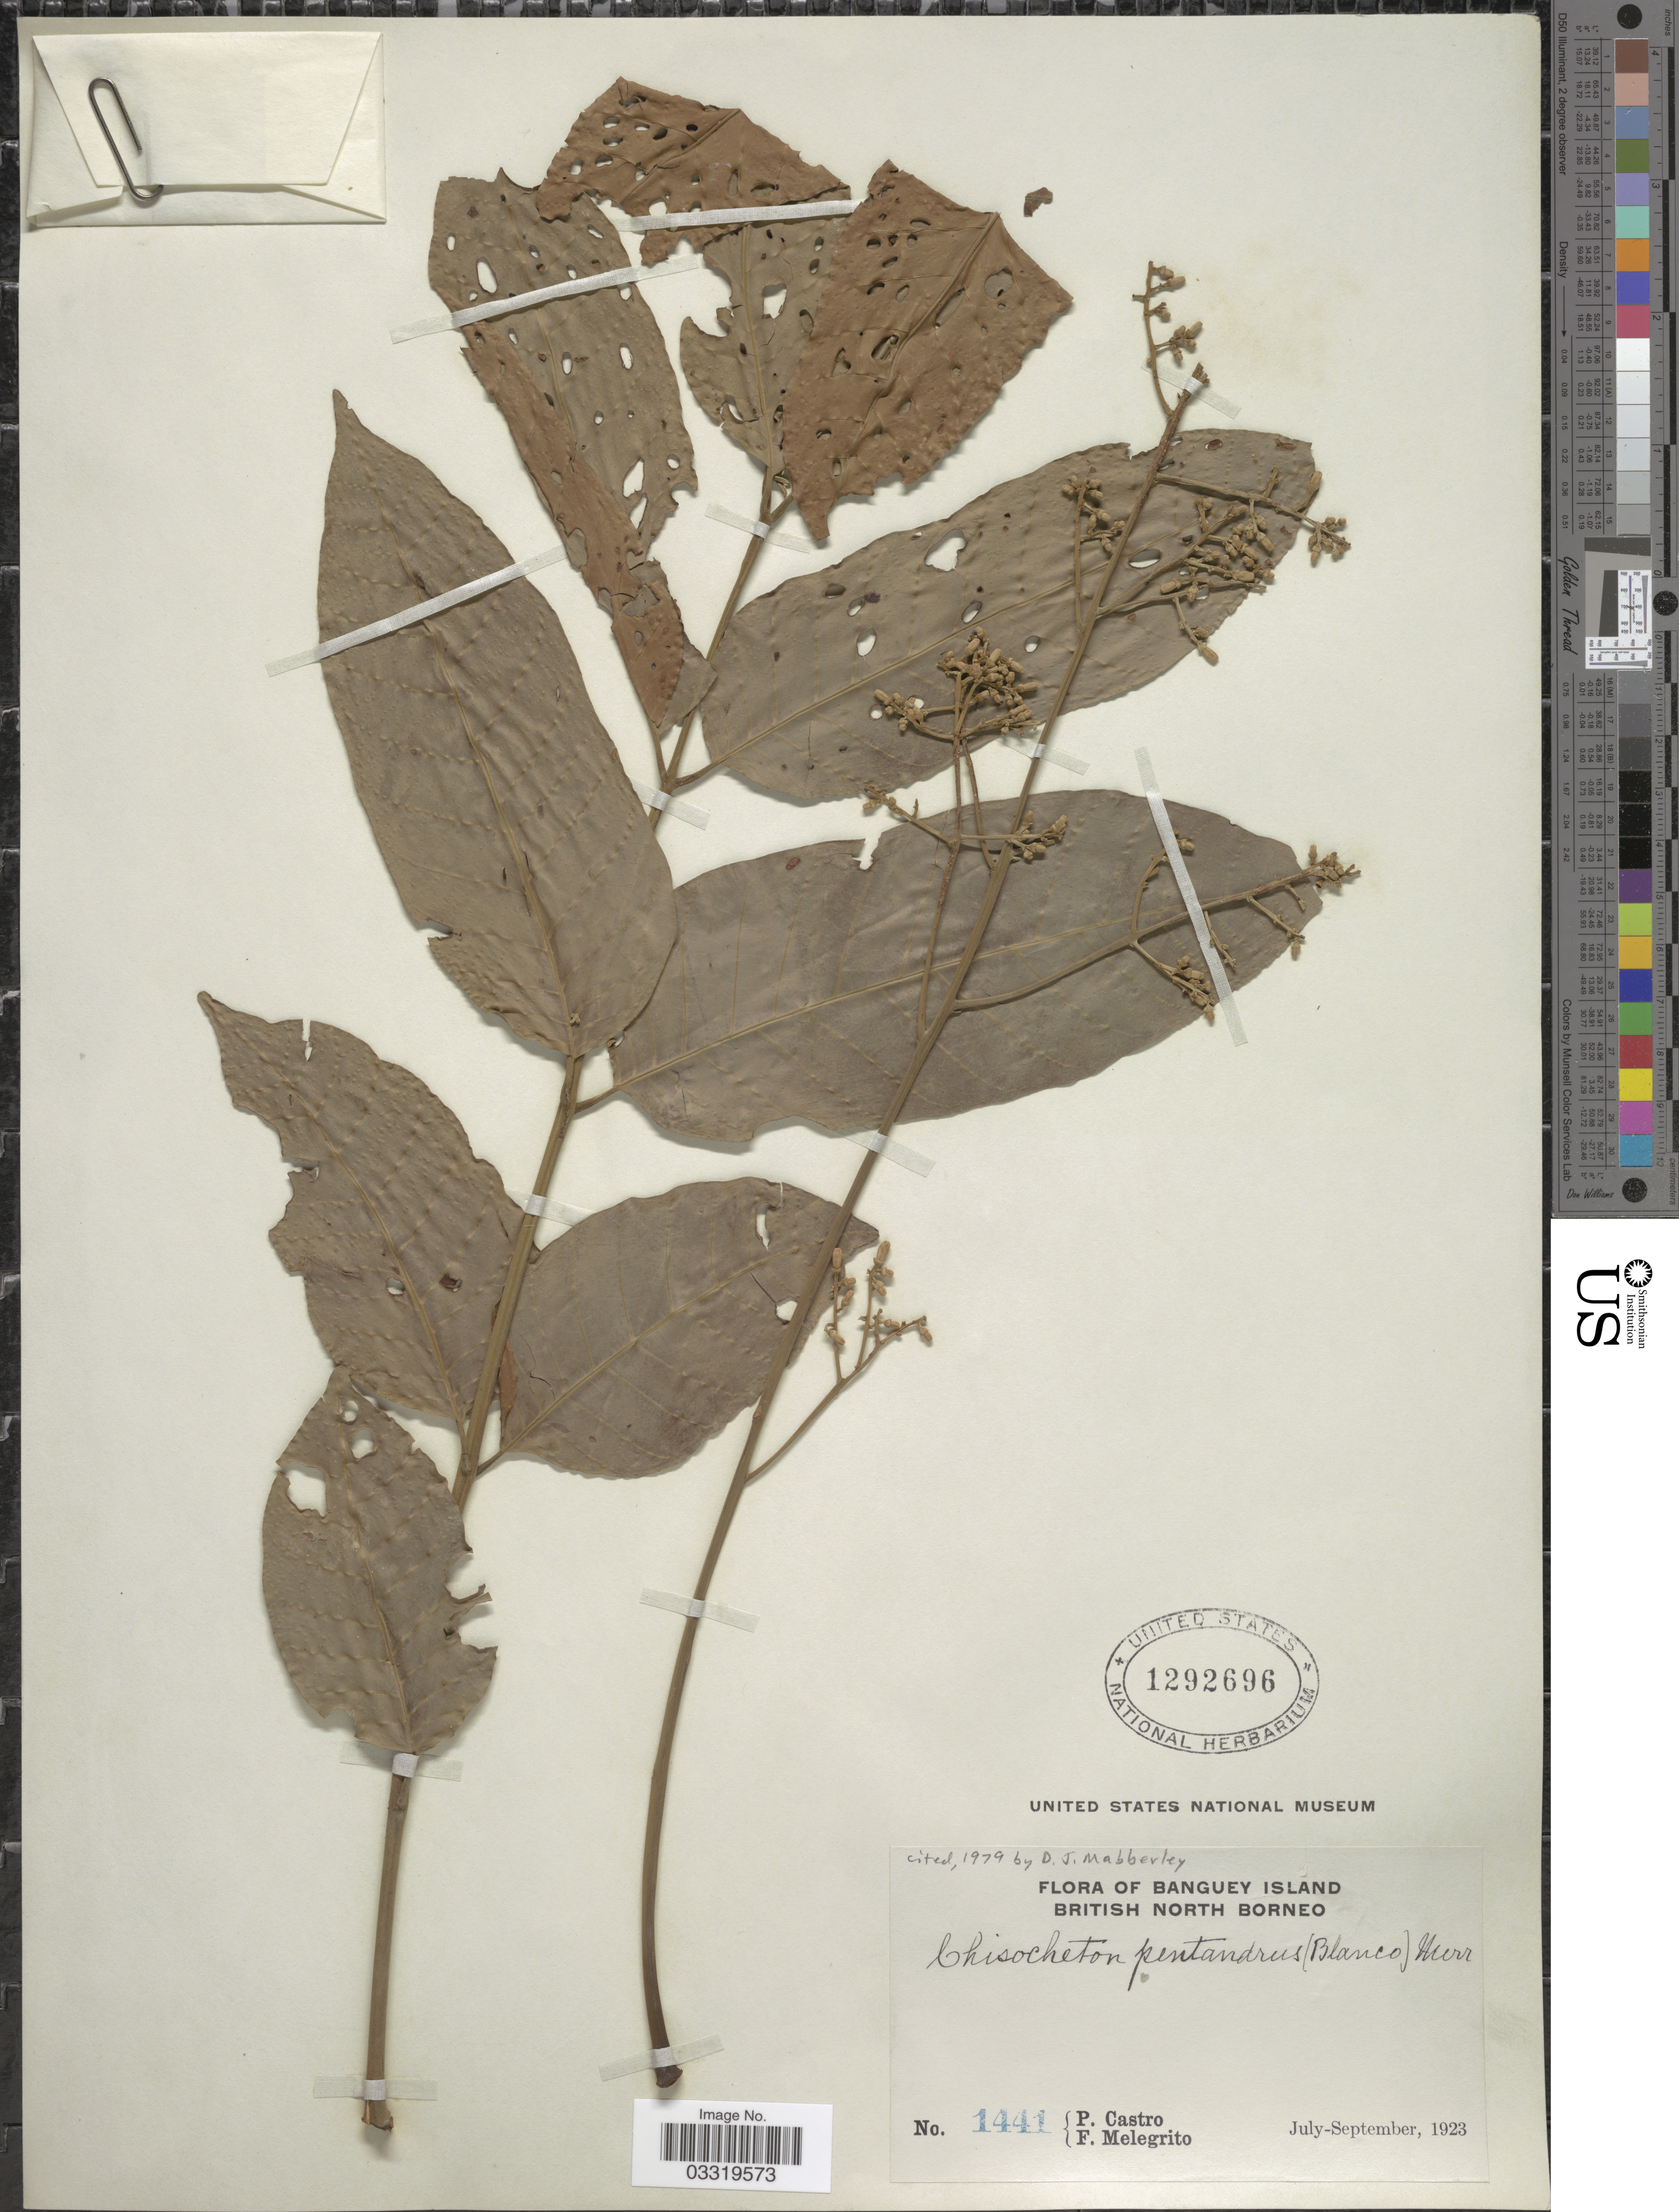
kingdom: Plantae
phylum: Tracheophyta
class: Magnoliopsida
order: Sapindales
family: Meliaceae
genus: Chisocheton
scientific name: Chisocheton pentandrus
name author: (Blanco) Merr.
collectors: P. Castro & F. Melegrito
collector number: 1441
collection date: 1923-07/1923-09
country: Malaysia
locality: Banguey Island. British North Borneo.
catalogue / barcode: US 1292696